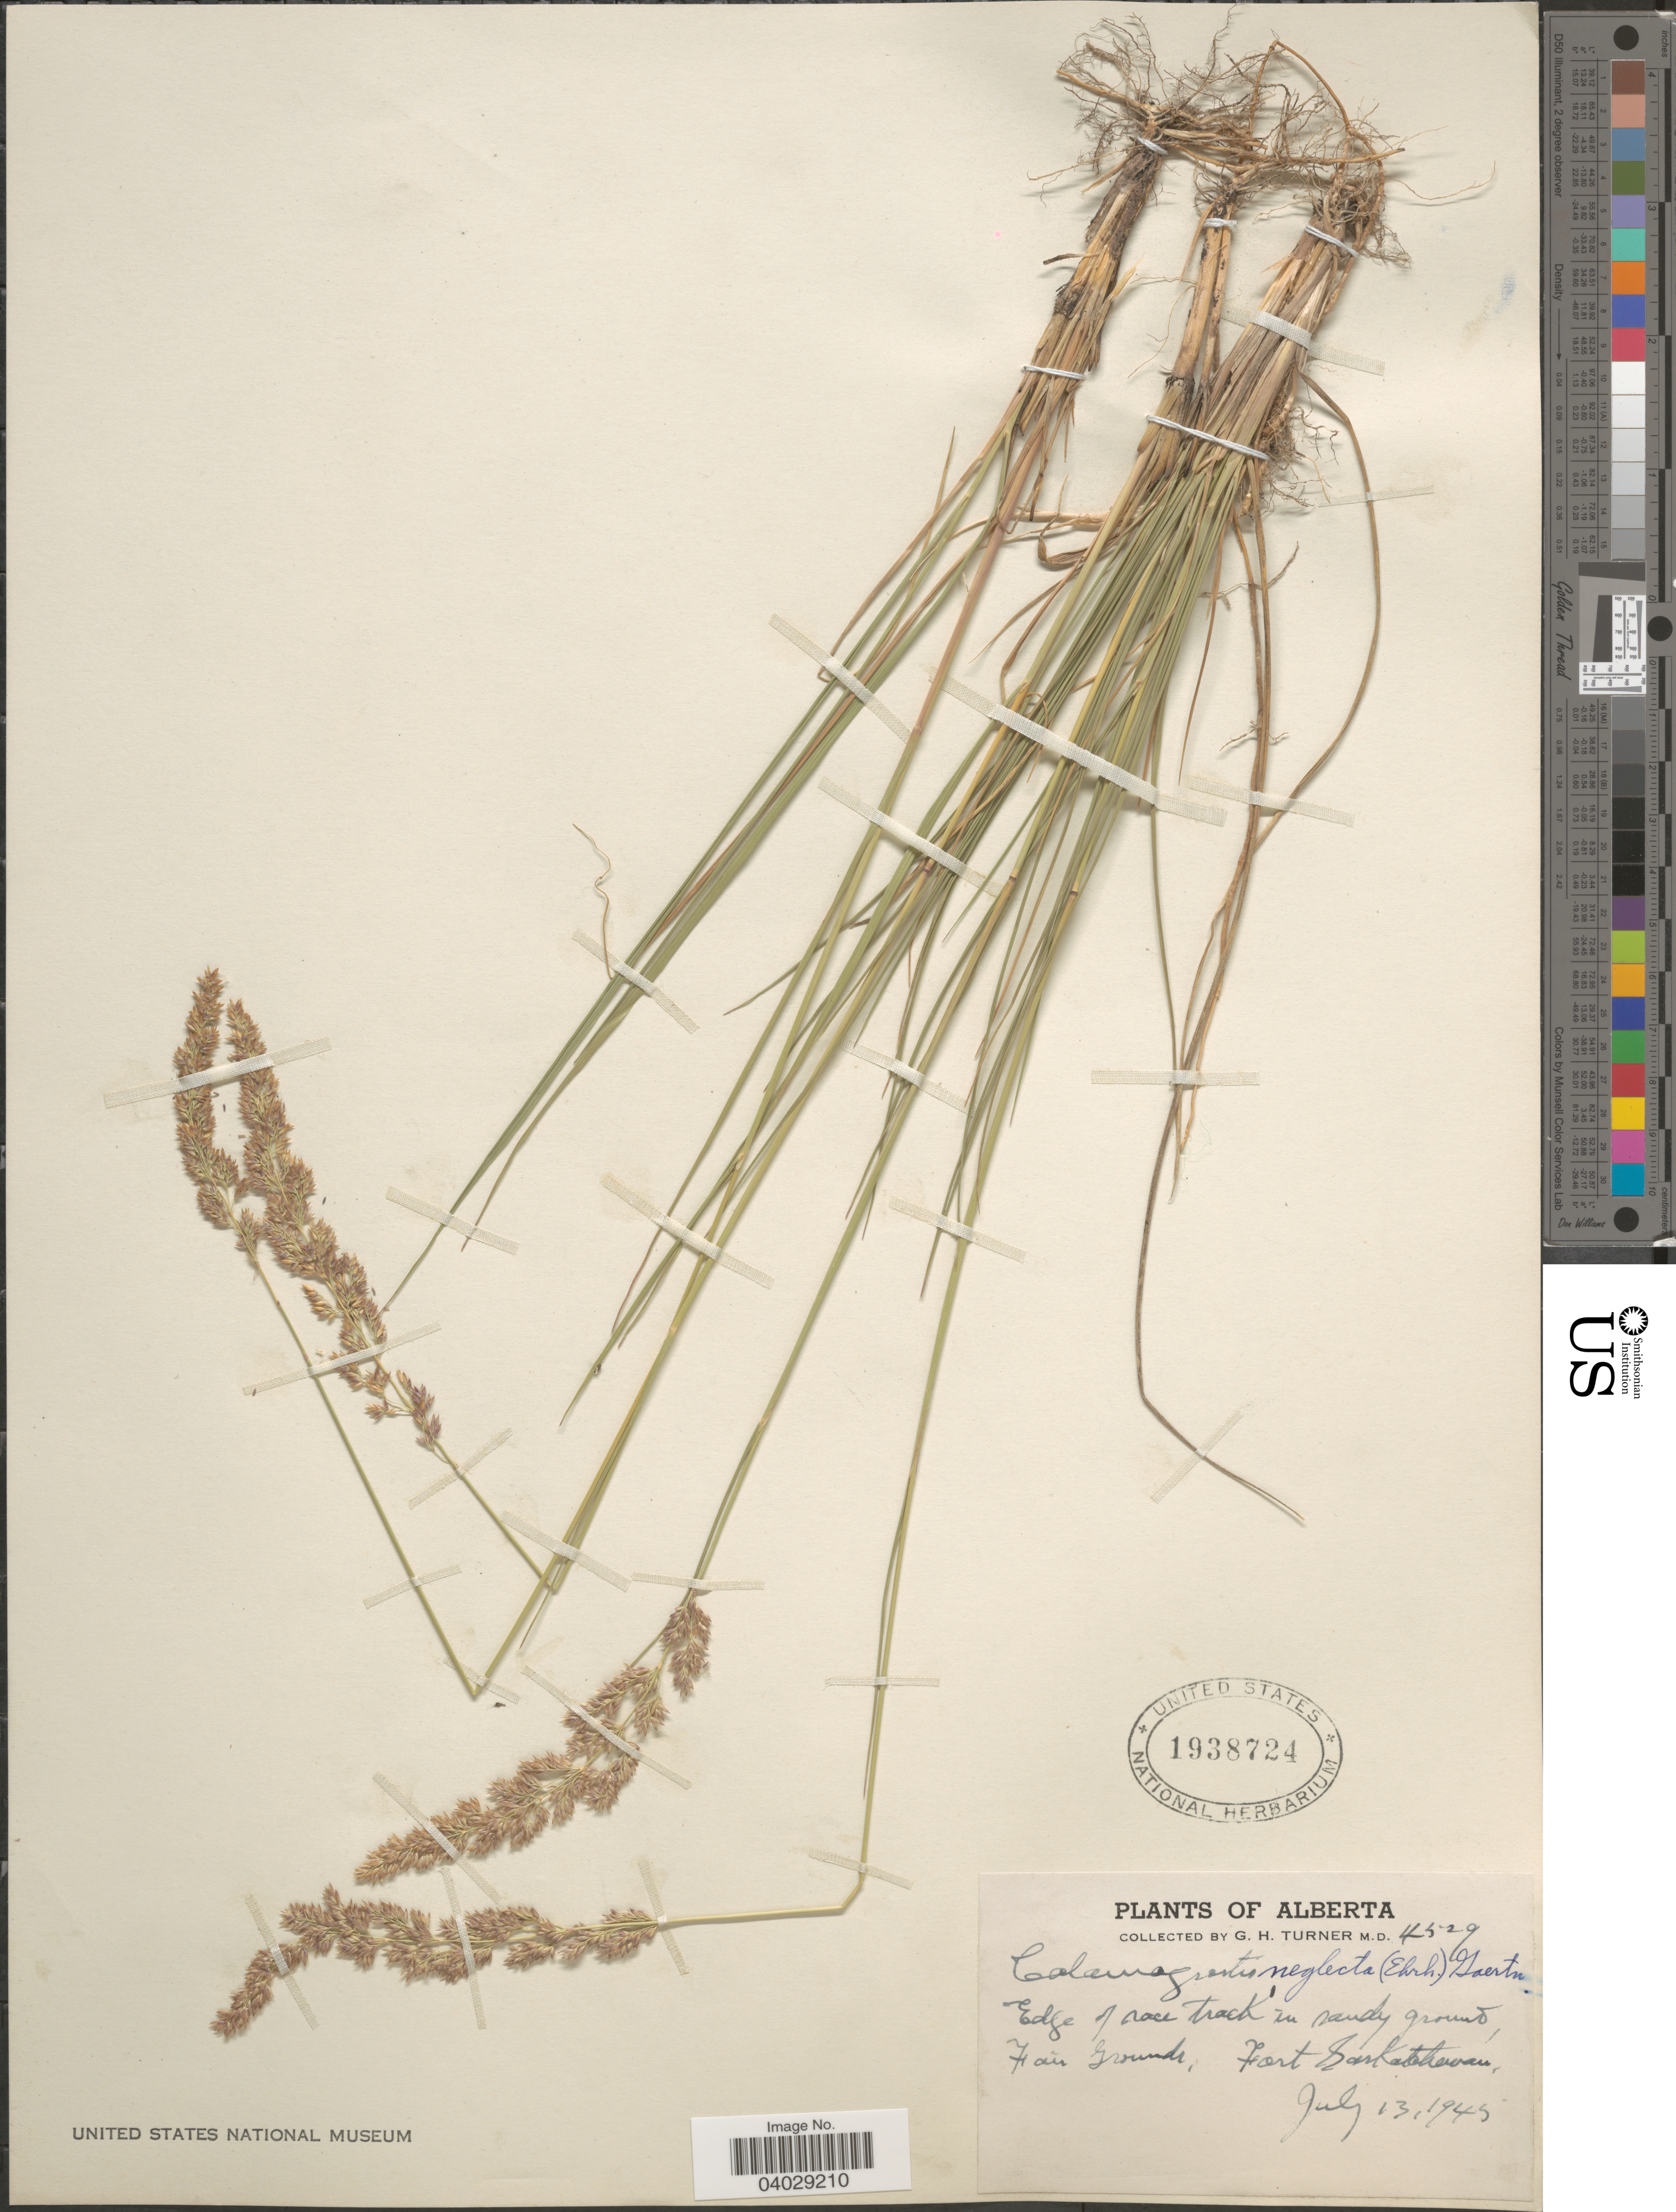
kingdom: Plantae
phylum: Tracheophyta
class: Liliopsida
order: Poales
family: Poaceae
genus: Calamagrostis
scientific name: Calamagrostis neglecta (Ehrh.) Gaertner et al.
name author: (Ehrhart) G. Gaertn. et al.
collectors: G. H. Turner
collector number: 4529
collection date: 1945-07-13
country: Canada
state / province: Alberta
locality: Edge of race track in sandy ground, Fair Grounds, Fort Saskatchewan.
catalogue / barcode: US 1938724